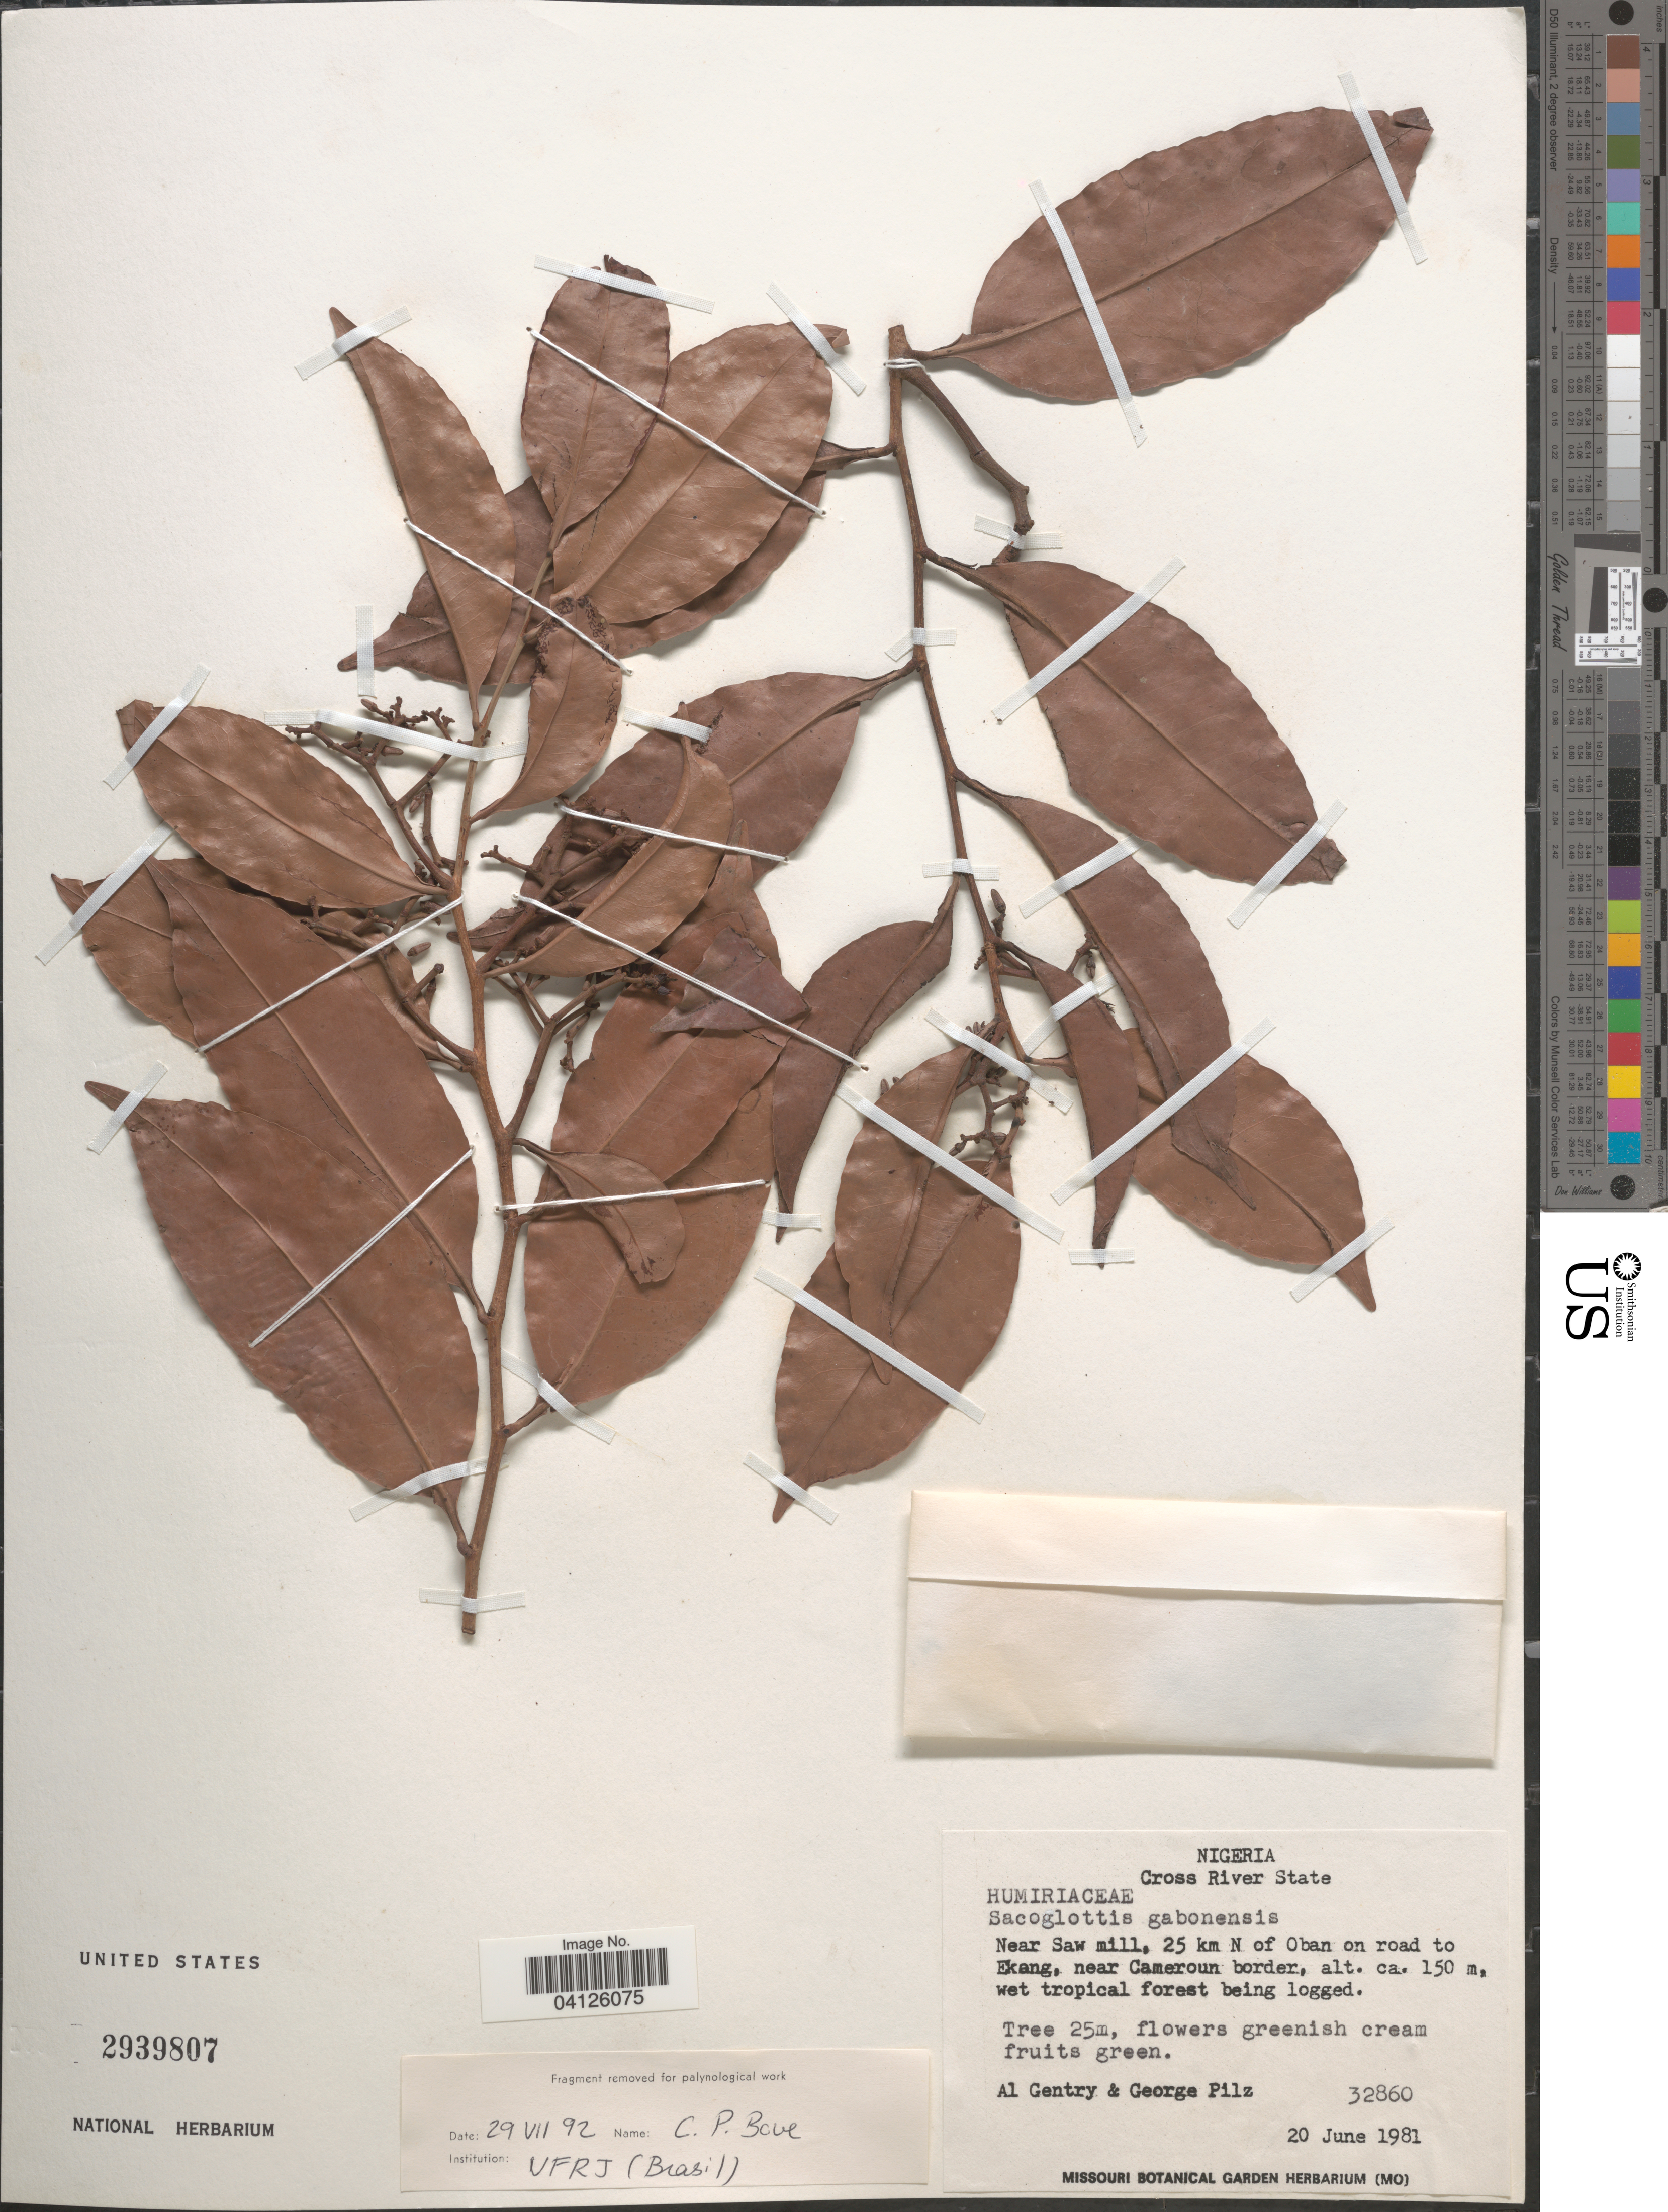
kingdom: Plantae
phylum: Tracheophyta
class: Magnoliopsida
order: Malpighiales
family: Humiriaceae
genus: Sacoglottis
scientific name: Sacoglottis gabonensis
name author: (Baill.) Urb.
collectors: A. H. Gentry & G. E. Pilz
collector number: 32860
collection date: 1981-06-20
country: Nigeria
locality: Cross River State. Near Saw mill, 25 km N of Oban on road to Ekang, near Cameroun border.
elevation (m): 150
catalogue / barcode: US 2939807